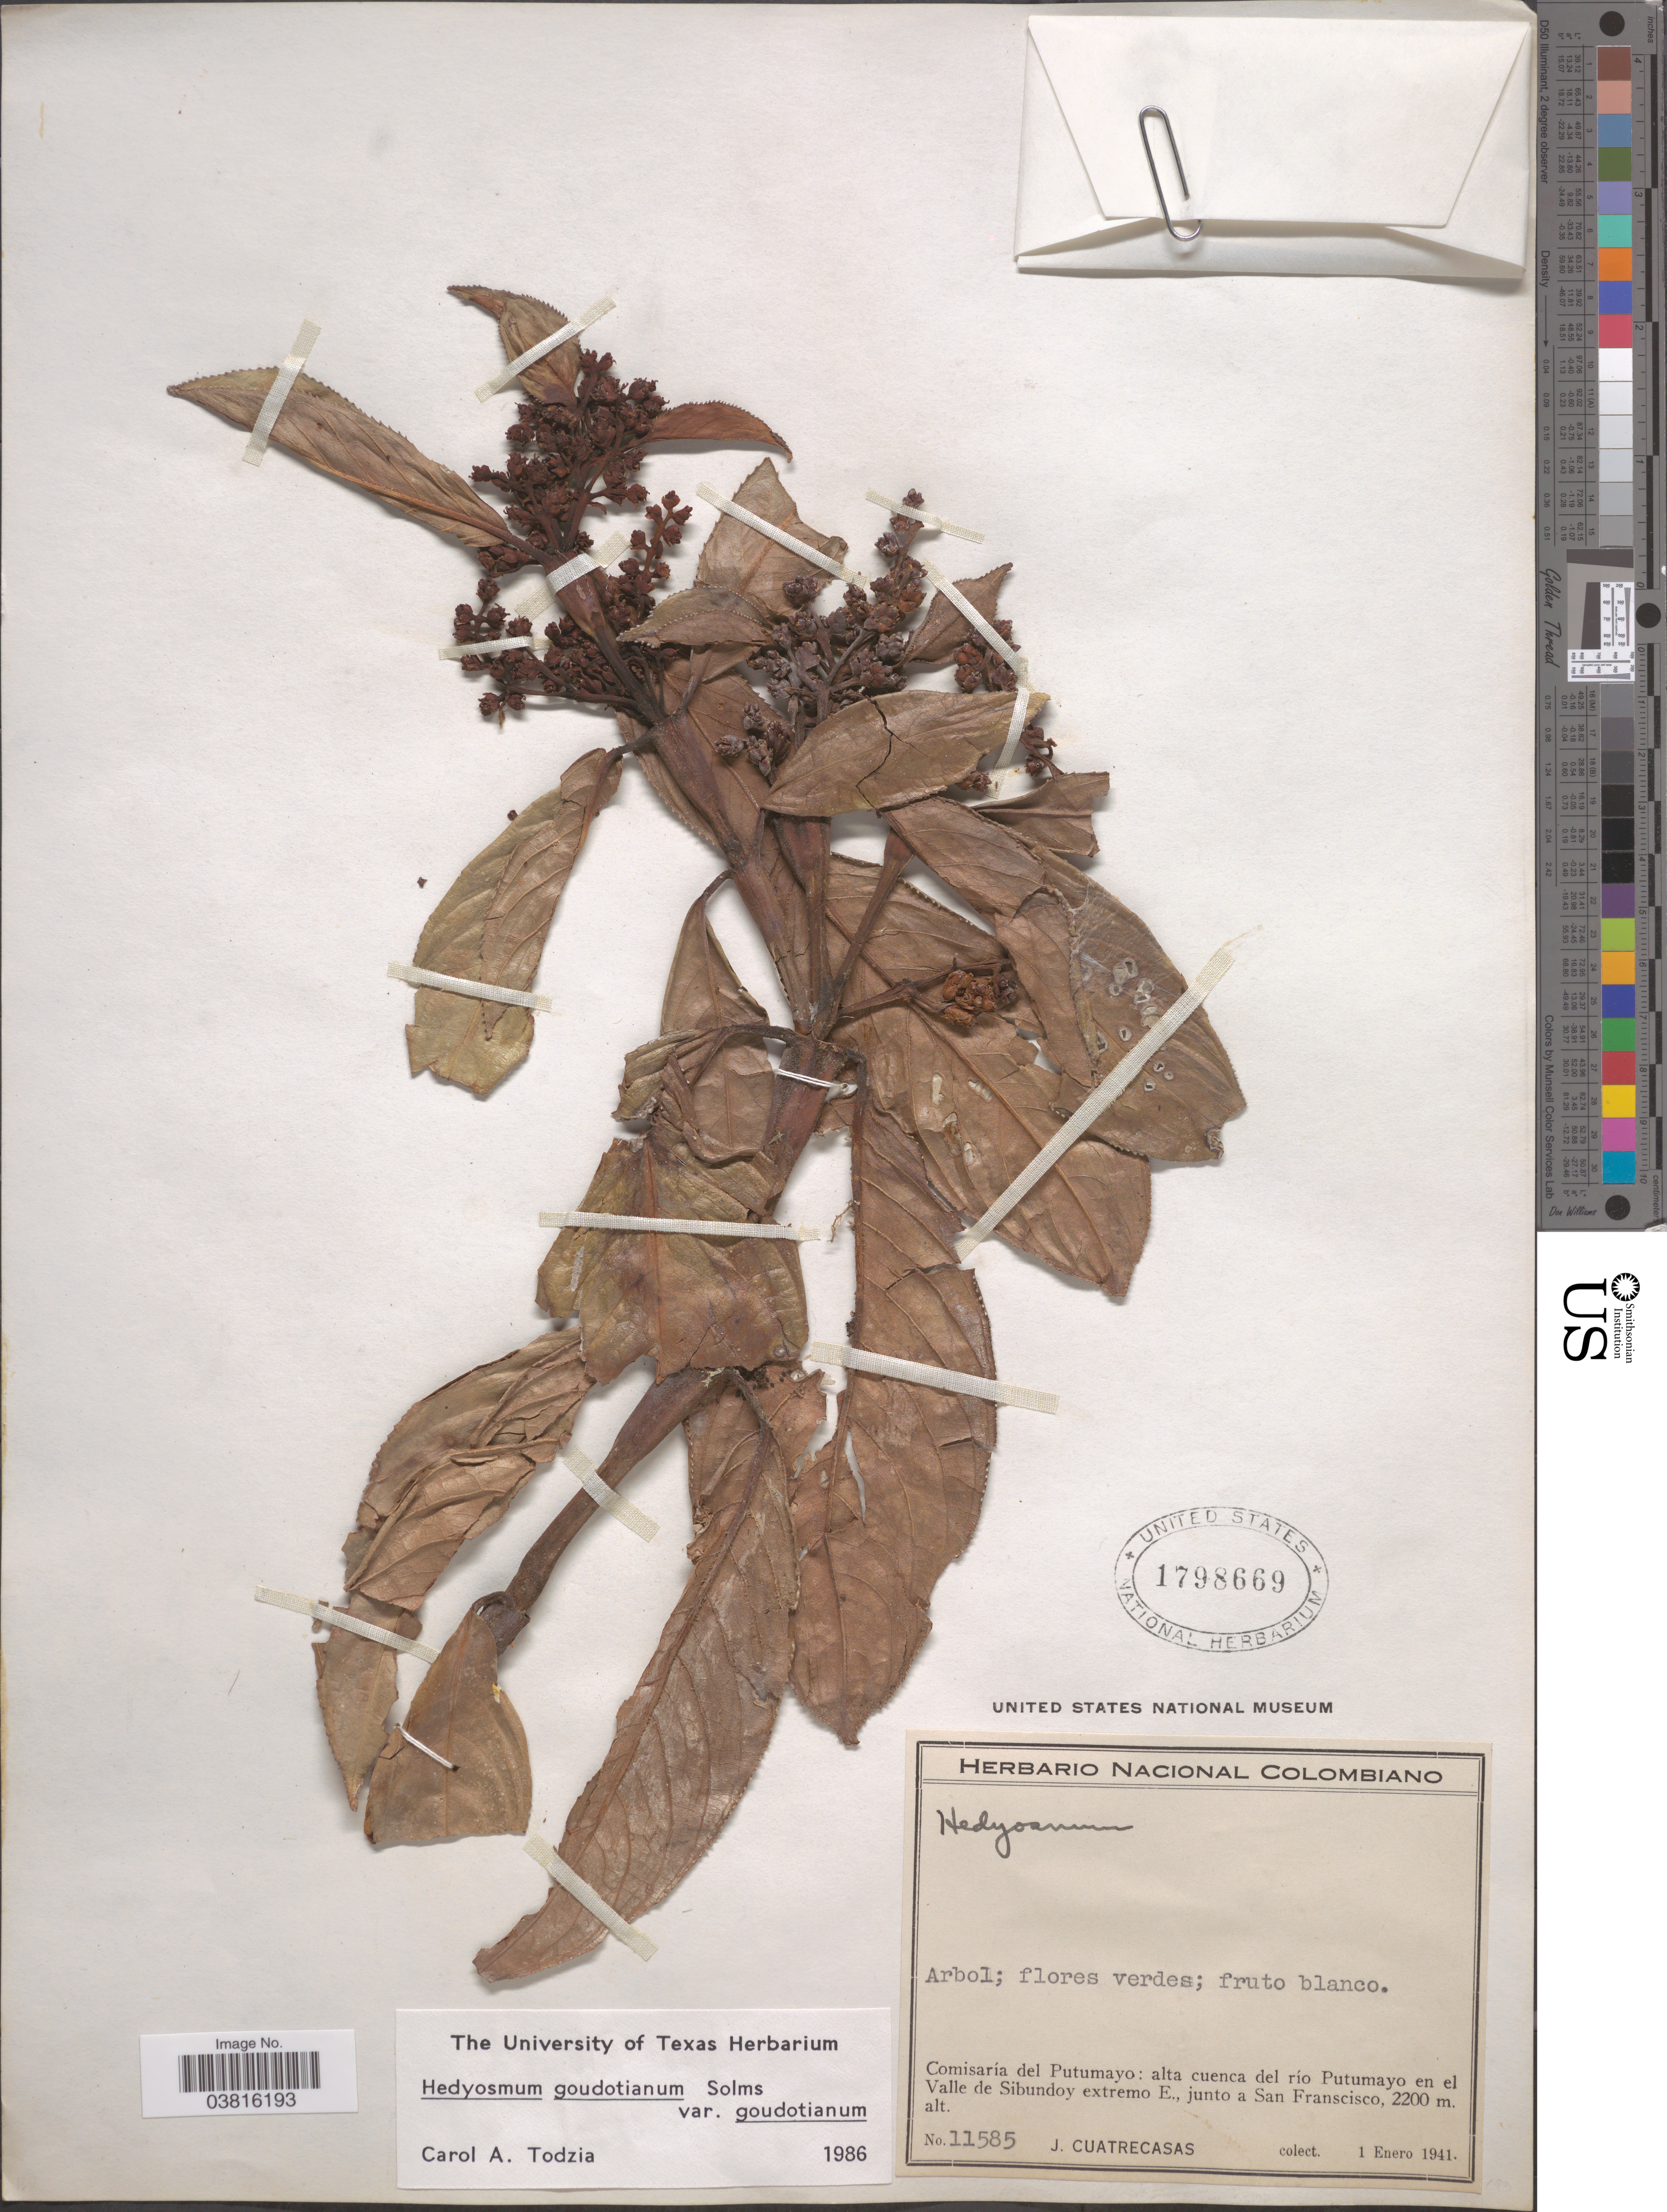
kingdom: Plantae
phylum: Tracheophyta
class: Magnoliopsida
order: Chloranthales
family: Chloranthaceae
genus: Hedyosmum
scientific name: Hedyosmum goudotianum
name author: Solms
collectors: J. Cuatrecasas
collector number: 11585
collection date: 1941-01-01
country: Colombia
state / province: Putumayo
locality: Comisaría del Putumayo: alta cuenca del río Putumayo en el Valle de Sibundoy extremo E., junto a San Francisco.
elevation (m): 2200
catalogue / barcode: US 1798669